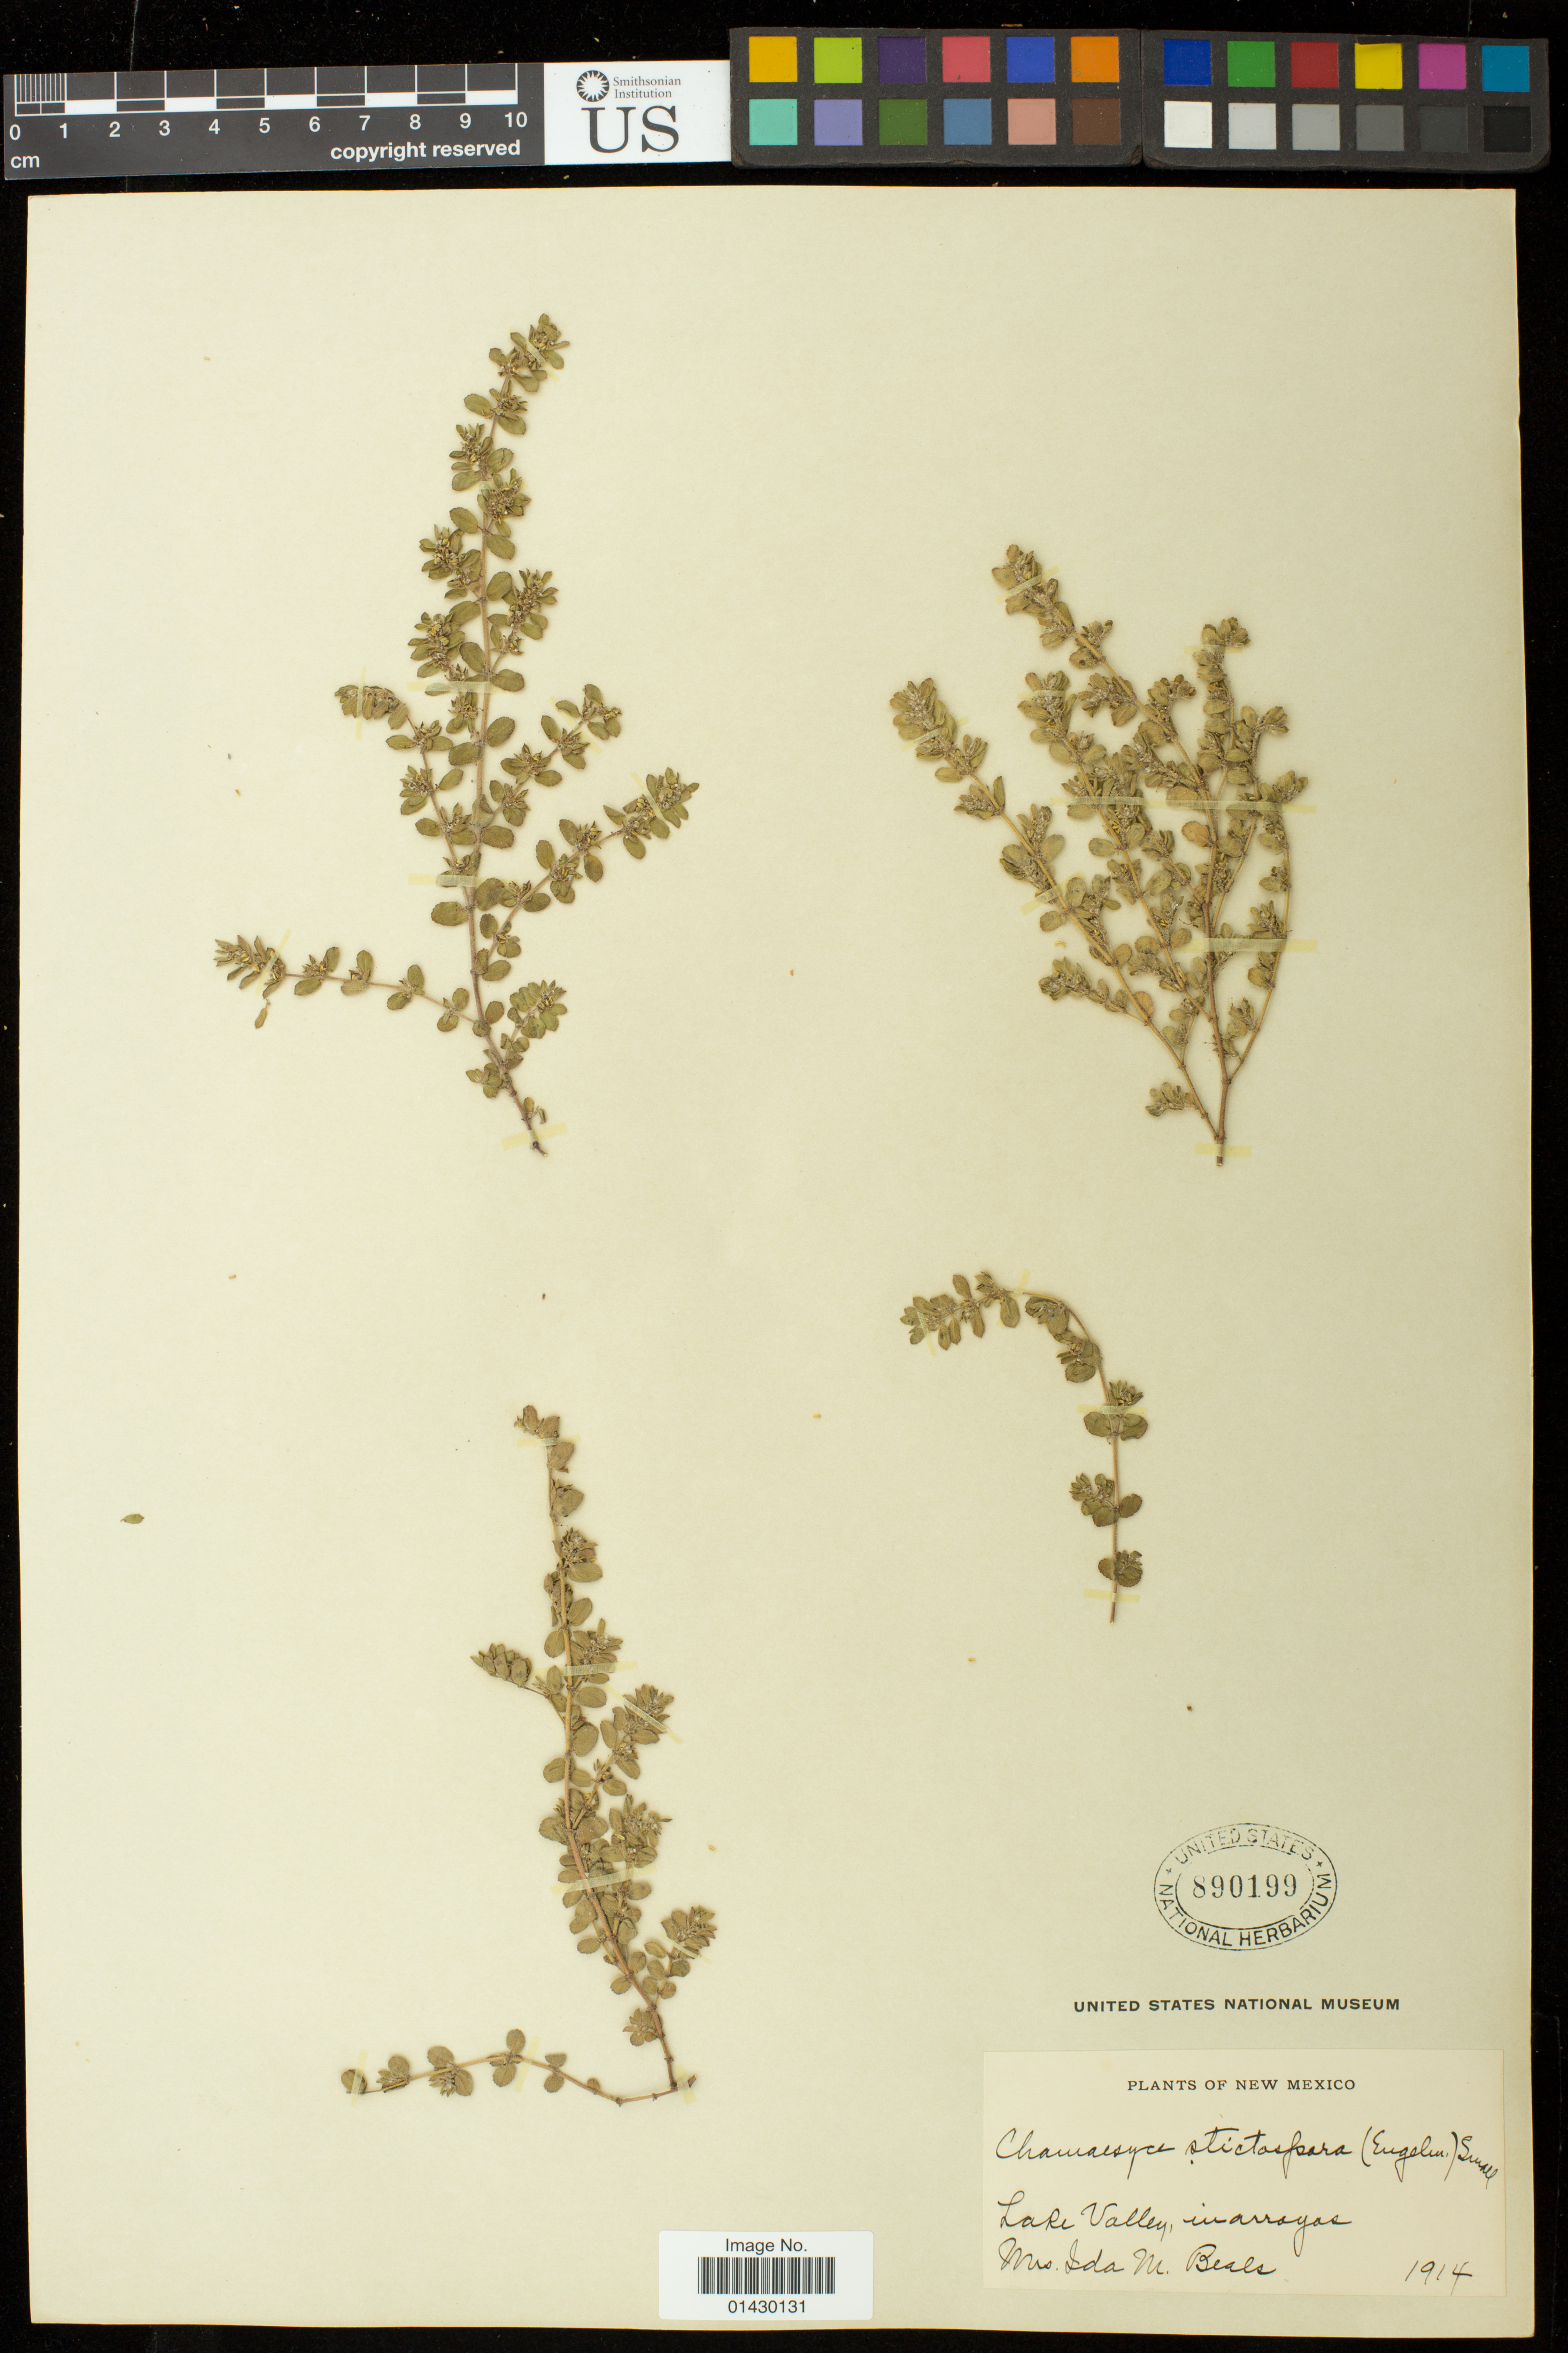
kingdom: Plantae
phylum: Tracheophyta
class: Magnoliopsida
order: Malpighiales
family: Euphorbiaceae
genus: Euphorbia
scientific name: Euphorbia stictospora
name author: Engelm.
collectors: I. M. Beals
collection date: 1914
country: United States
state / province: New Mexico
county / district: Sierra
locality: Lake Valley, in arroyos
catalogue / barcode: US 890199